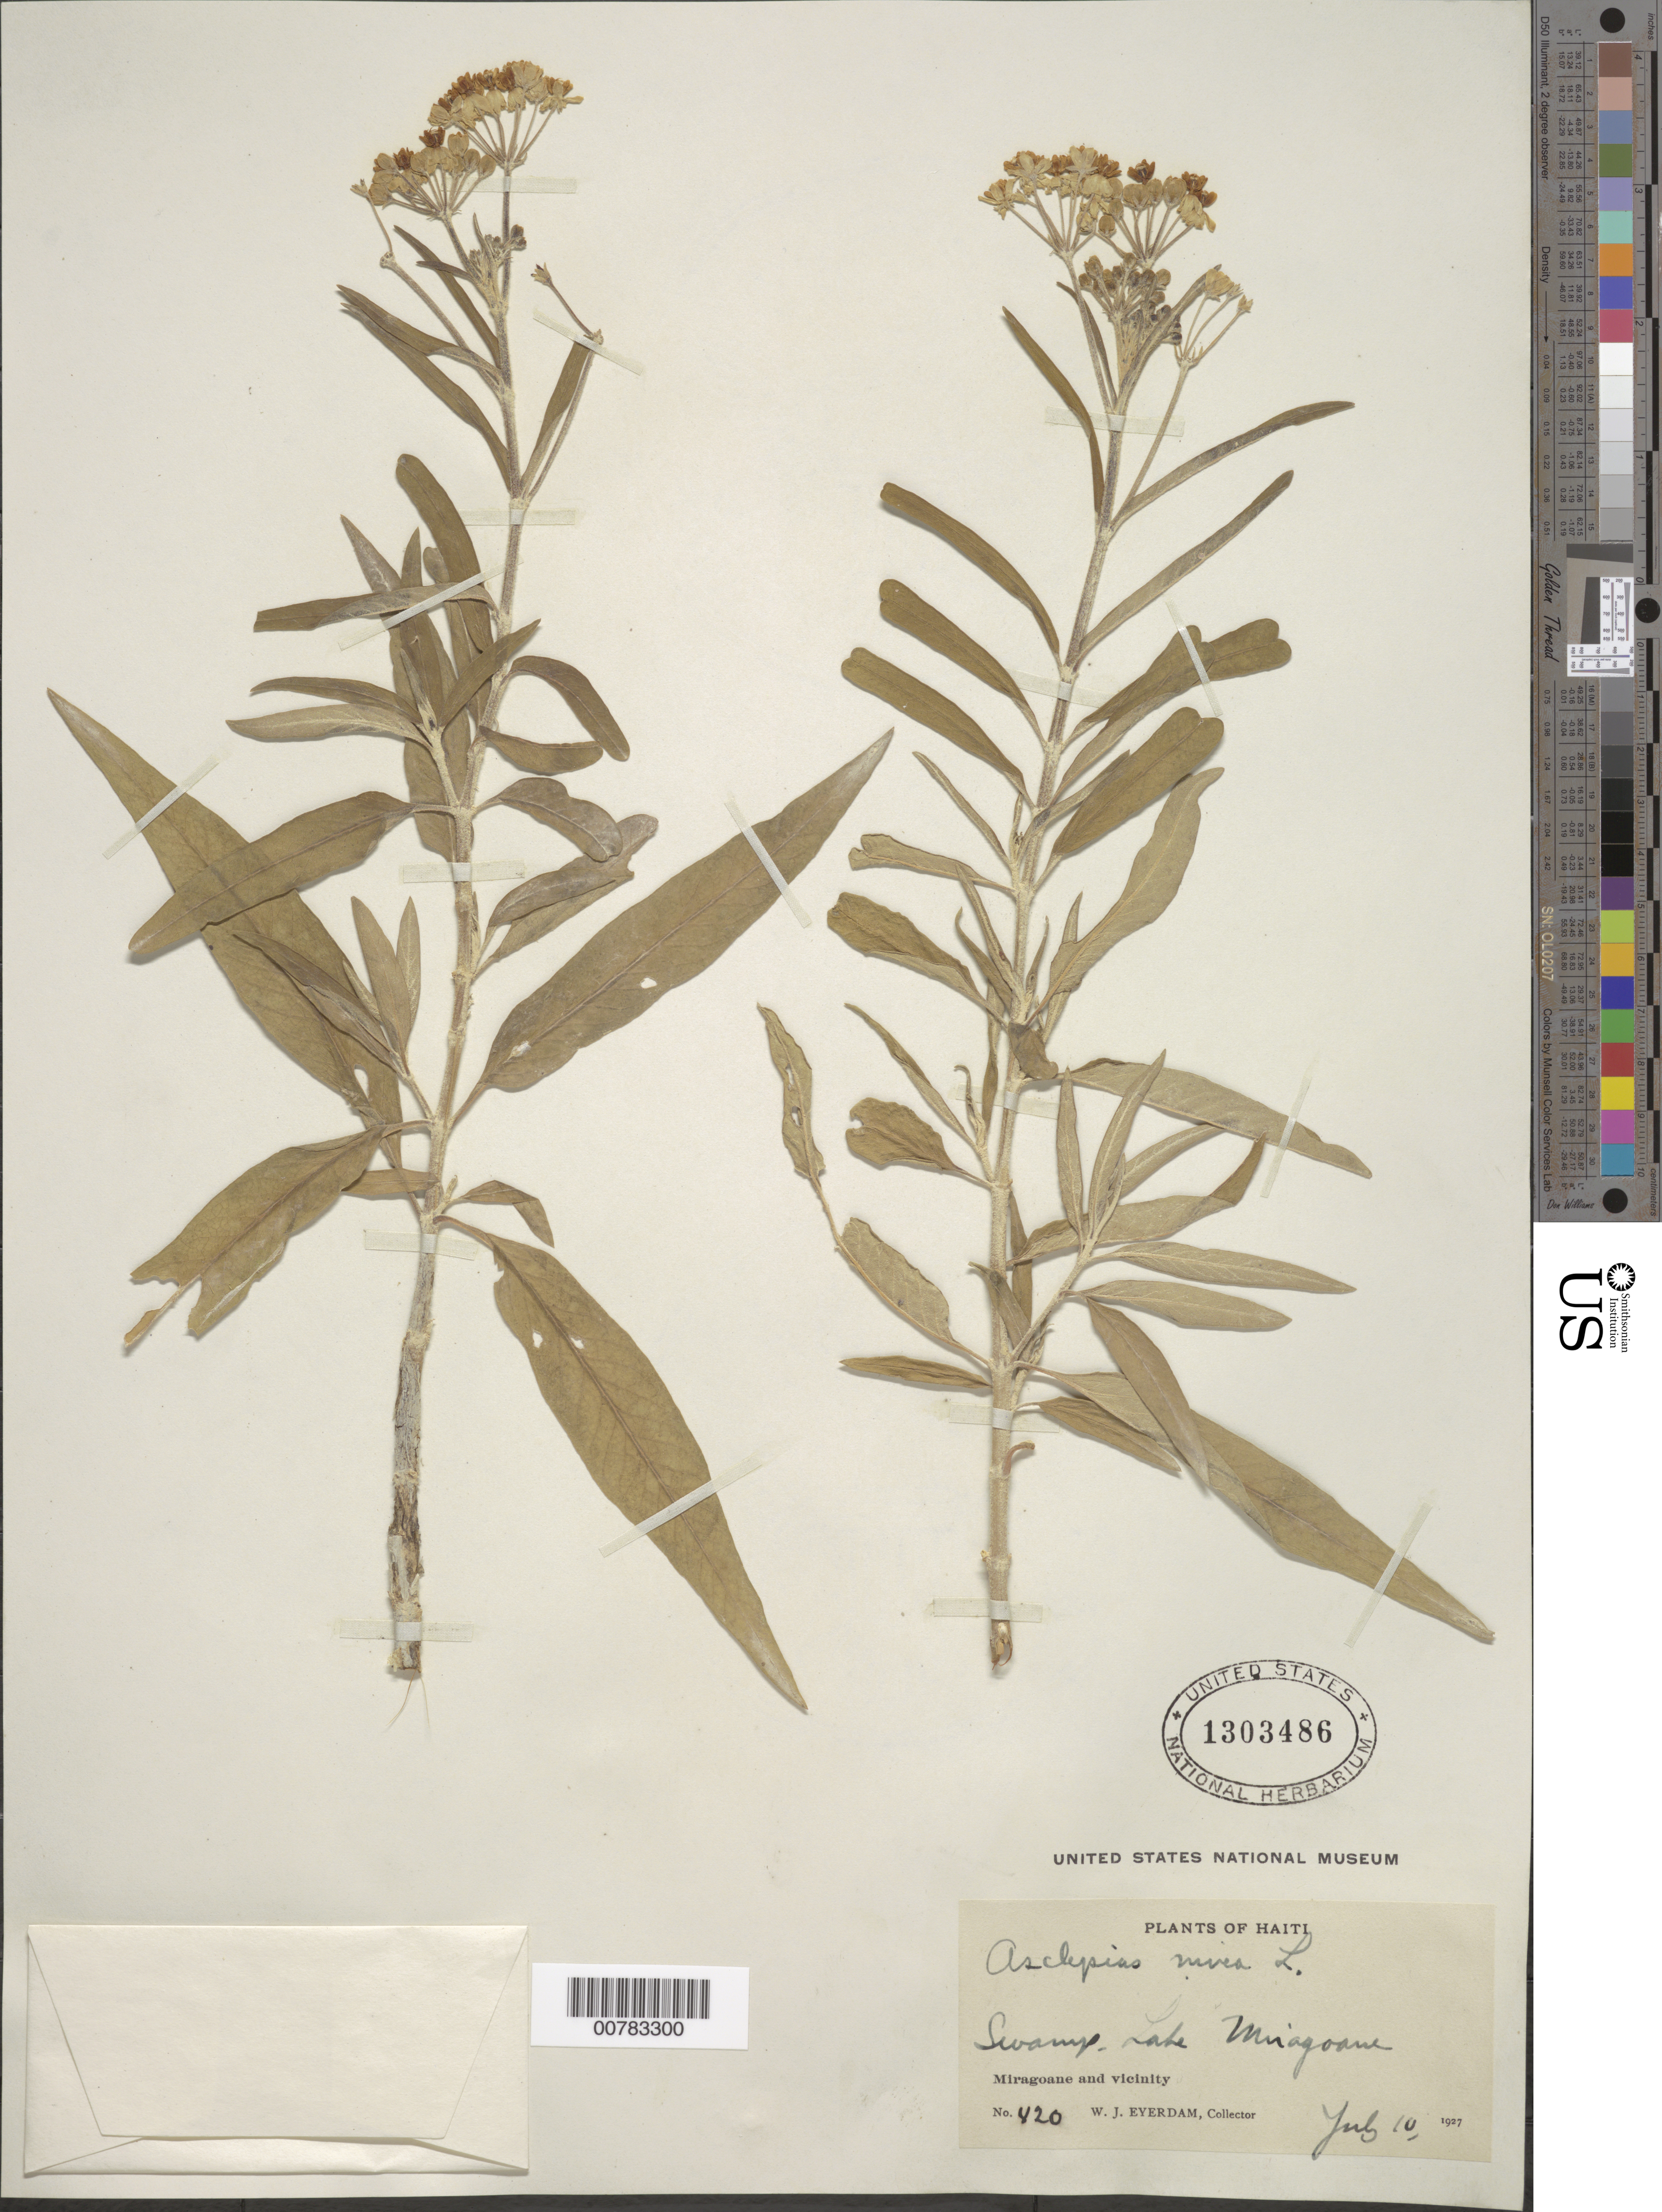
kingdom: Plantae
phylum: Tracheophyta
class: Magnoliopsida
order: Gentianales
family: Apocynaceae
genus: Asclepias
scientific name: Asclepias nivea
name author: L.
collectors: W. J. Eyerdam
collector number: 420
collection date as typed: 10 Jul 1927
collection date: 1927-07-10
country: Haiti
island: Hispaniola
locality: Miragoane and vicinity, Lake Miragoane.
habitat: Swamp.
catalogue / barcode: US 1303486